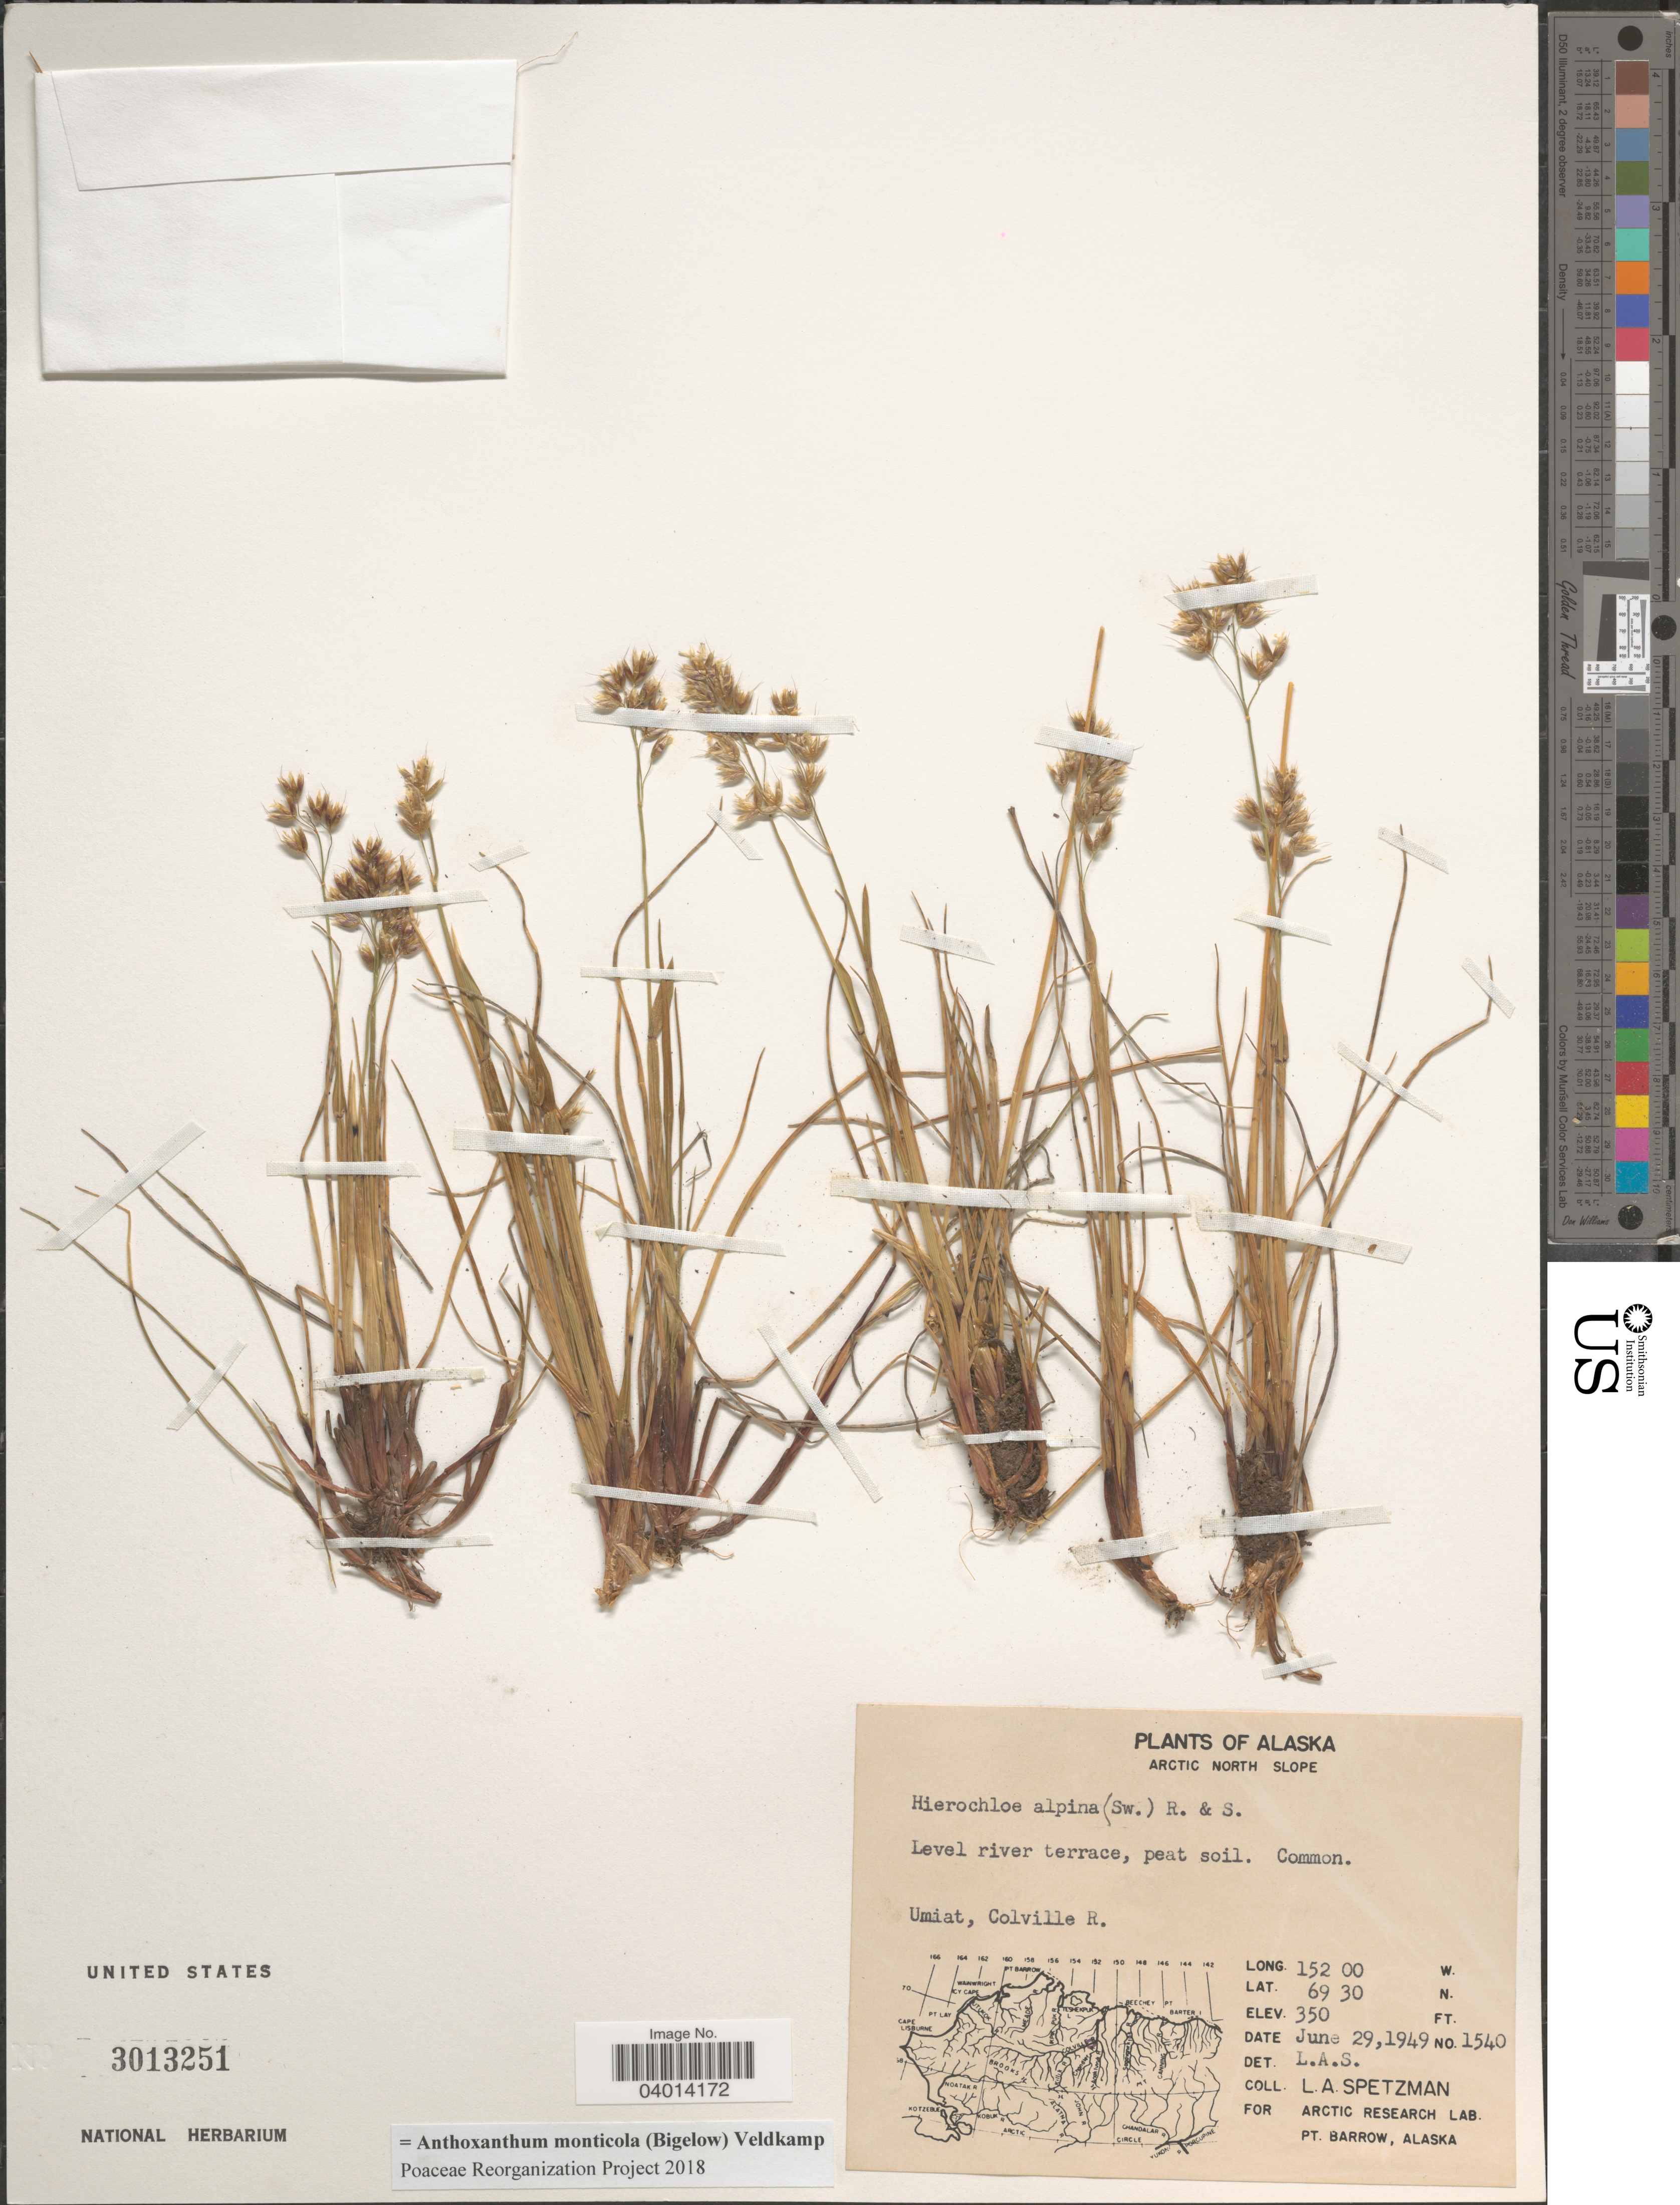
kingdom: Plantae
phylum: Tracheophyta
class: Liliopsida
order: Poales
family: Poaceae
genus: Anthoxanthum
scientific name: Anthoxanthum monticola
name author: (Bigelow) Veldkamp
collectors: L. Spetzman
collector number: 1540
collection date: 1949-06-29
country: United States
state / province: Alaska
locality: Arctic North Slope. Umiat, Colville R.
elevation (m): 107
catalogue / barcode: US 3013251